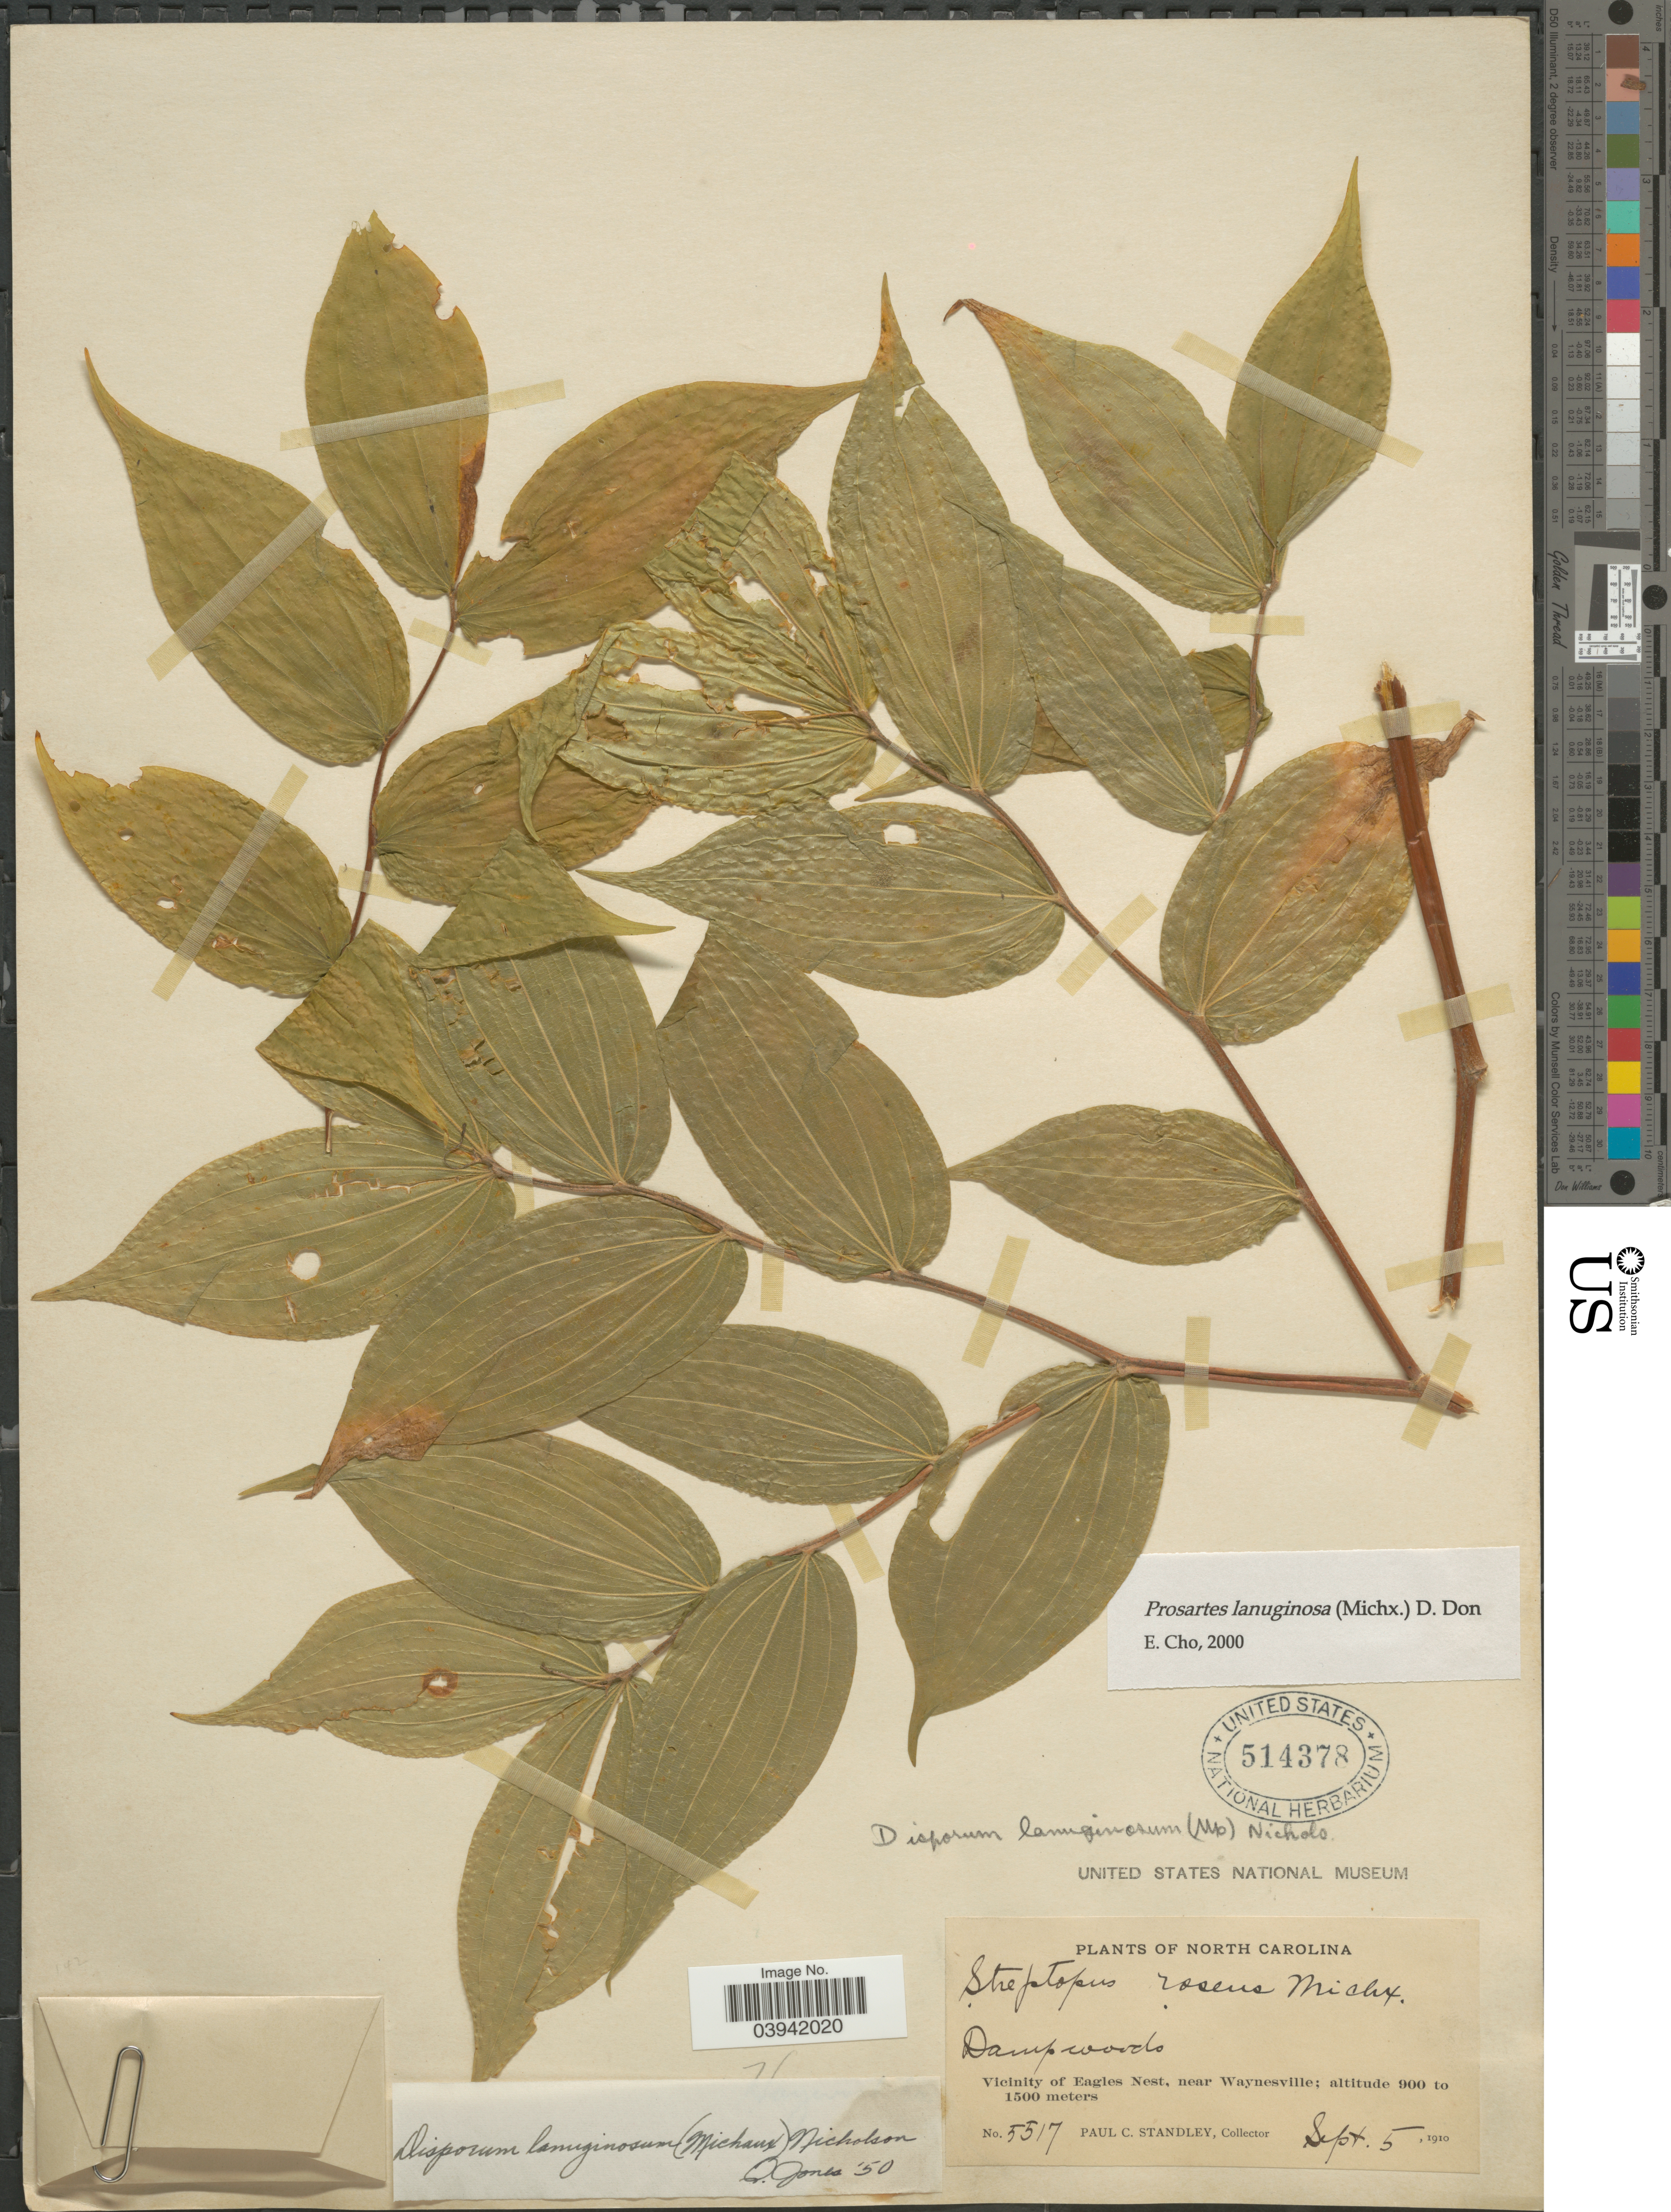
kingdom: Plantae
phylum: Tracheophyta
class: Liliopsida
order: Liliales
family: Liliaceae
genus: Prosartes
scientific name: Prosartes lanuginosa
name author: D. Don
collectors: P. C. Standley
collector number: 5517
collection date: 1910-09-05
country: United States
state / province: North Carolina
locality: Vicinity of Eagles Nest, near Waynesville.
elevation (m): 900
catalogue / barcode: US 514378